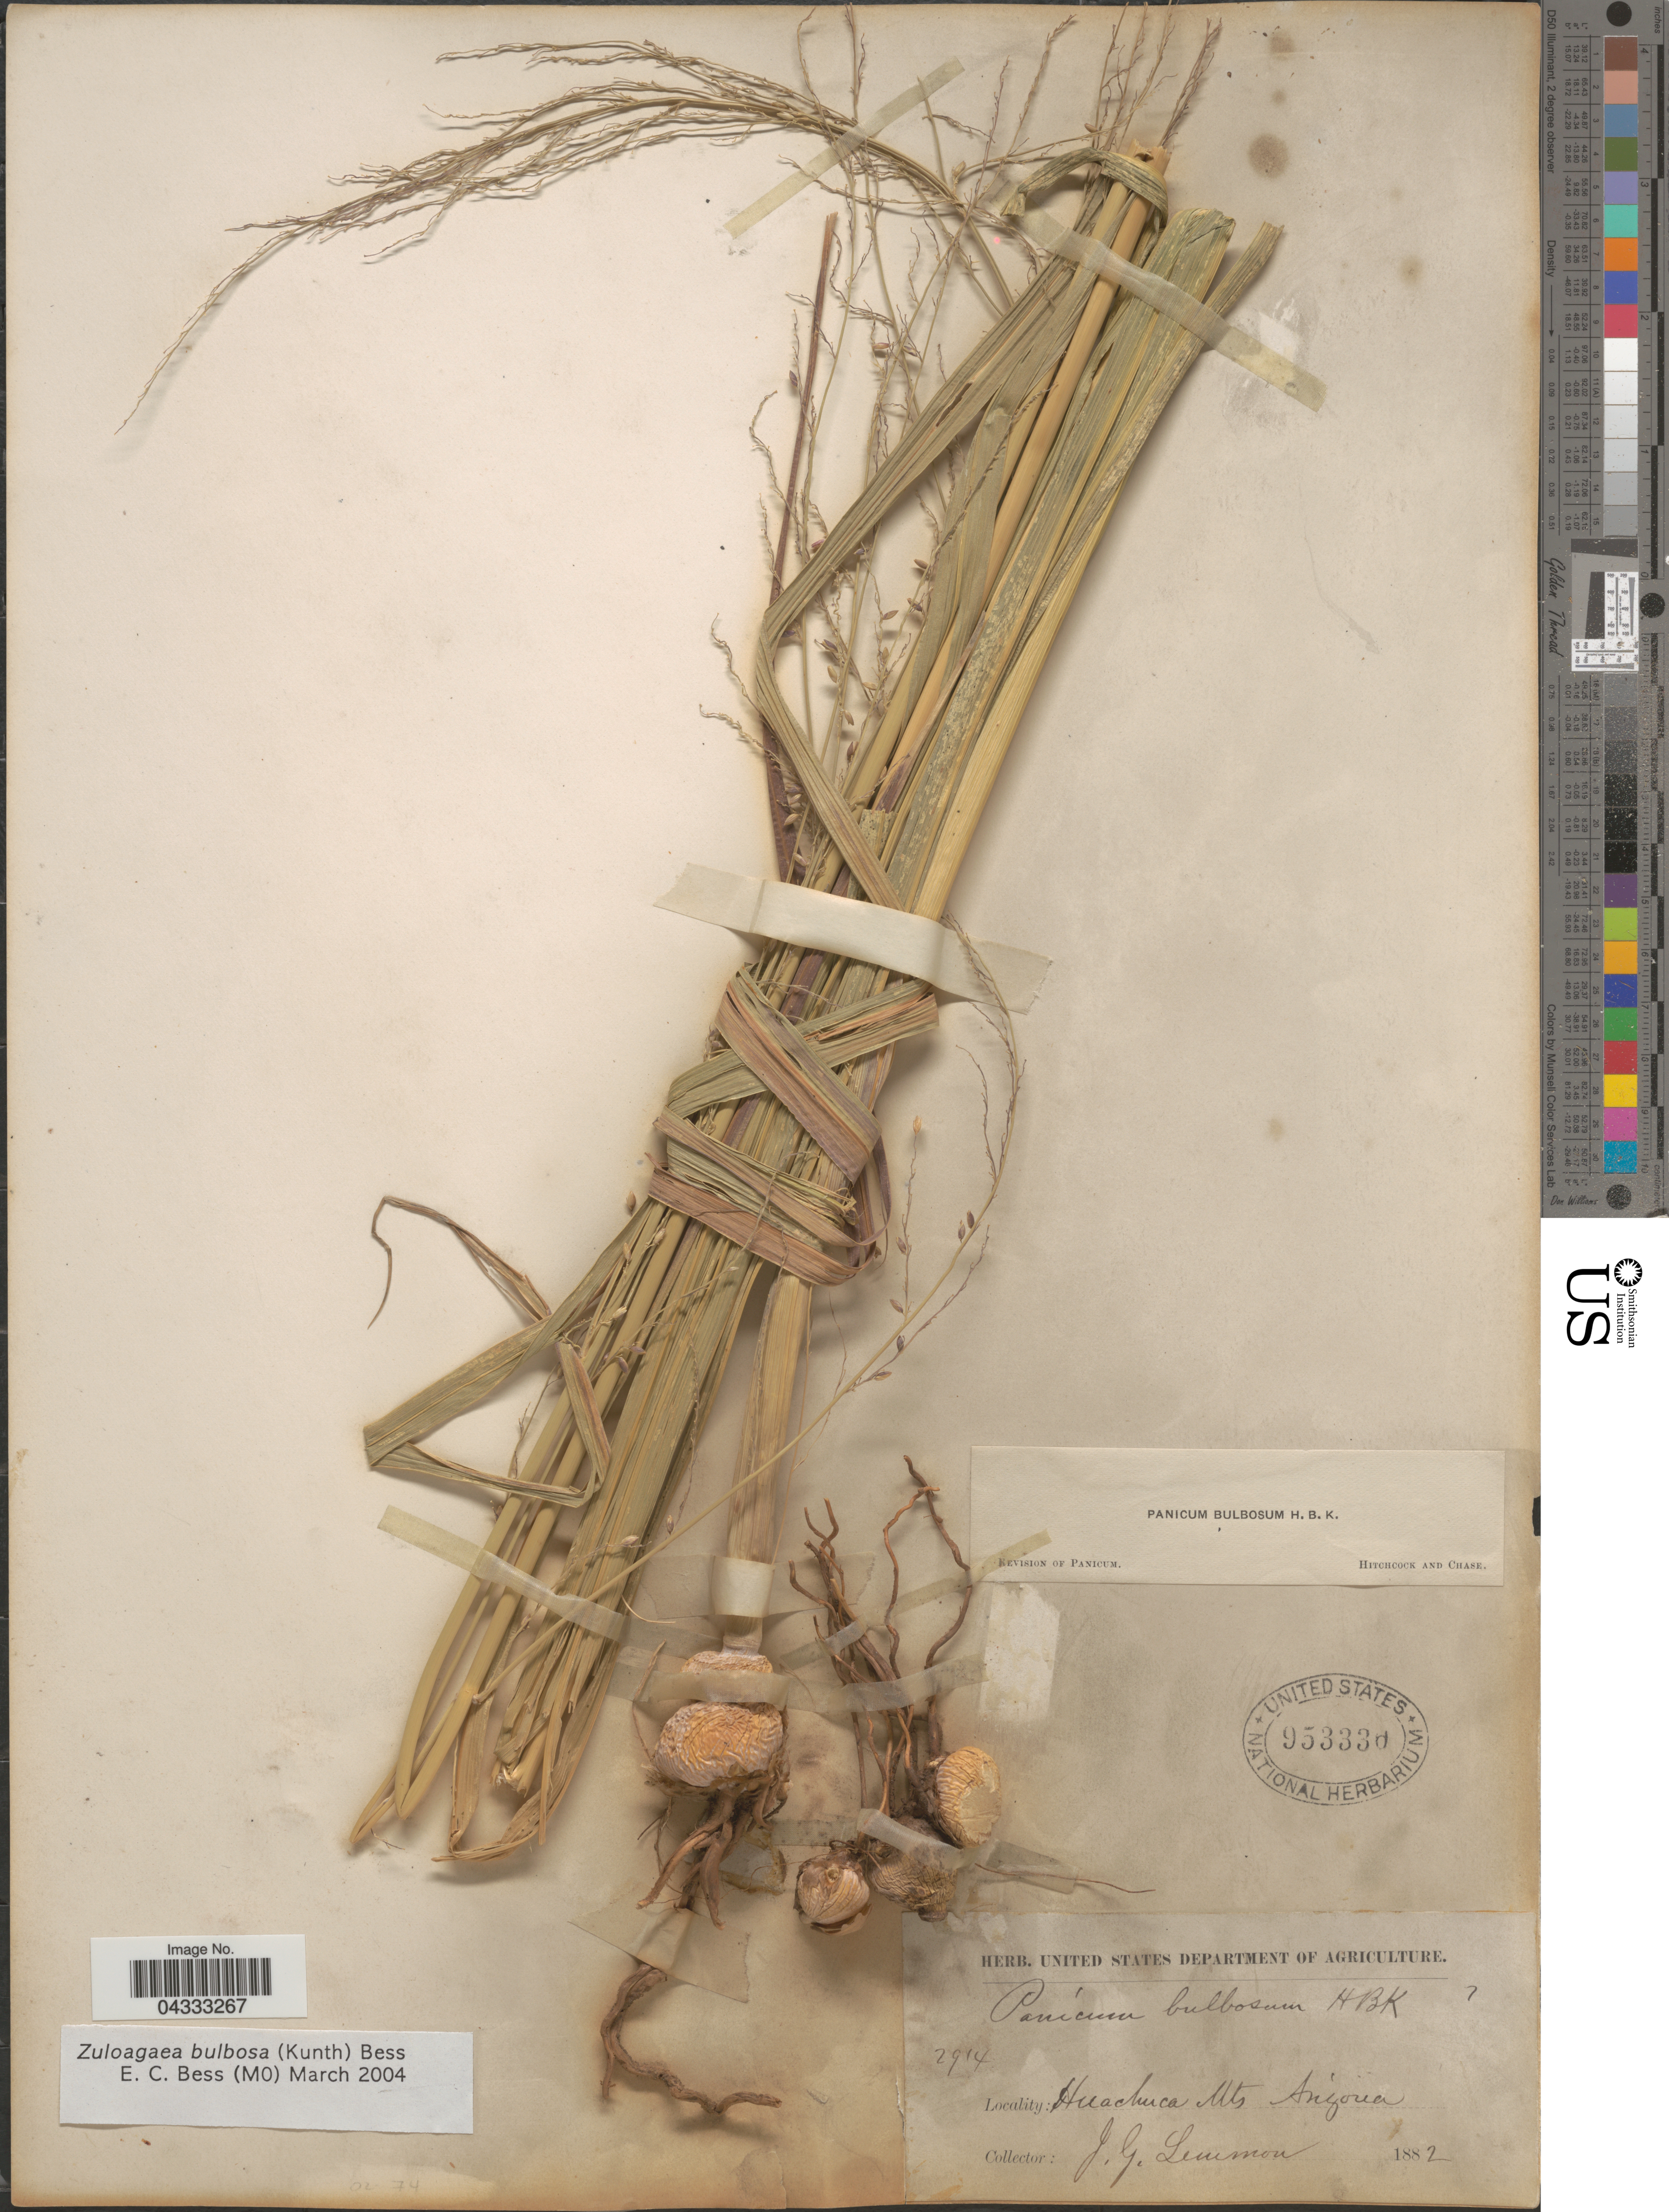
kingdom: Plantae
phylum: Tracheophyta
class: Liliopsida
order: Poales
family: Poaceae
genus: Zuloagaea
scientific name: Zuloagaea bulbosa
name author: (Kunth) E. Bess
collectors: J. Lemmon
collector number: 2914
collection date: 1882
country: United States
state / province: Arizona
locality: Huachuca Mts.